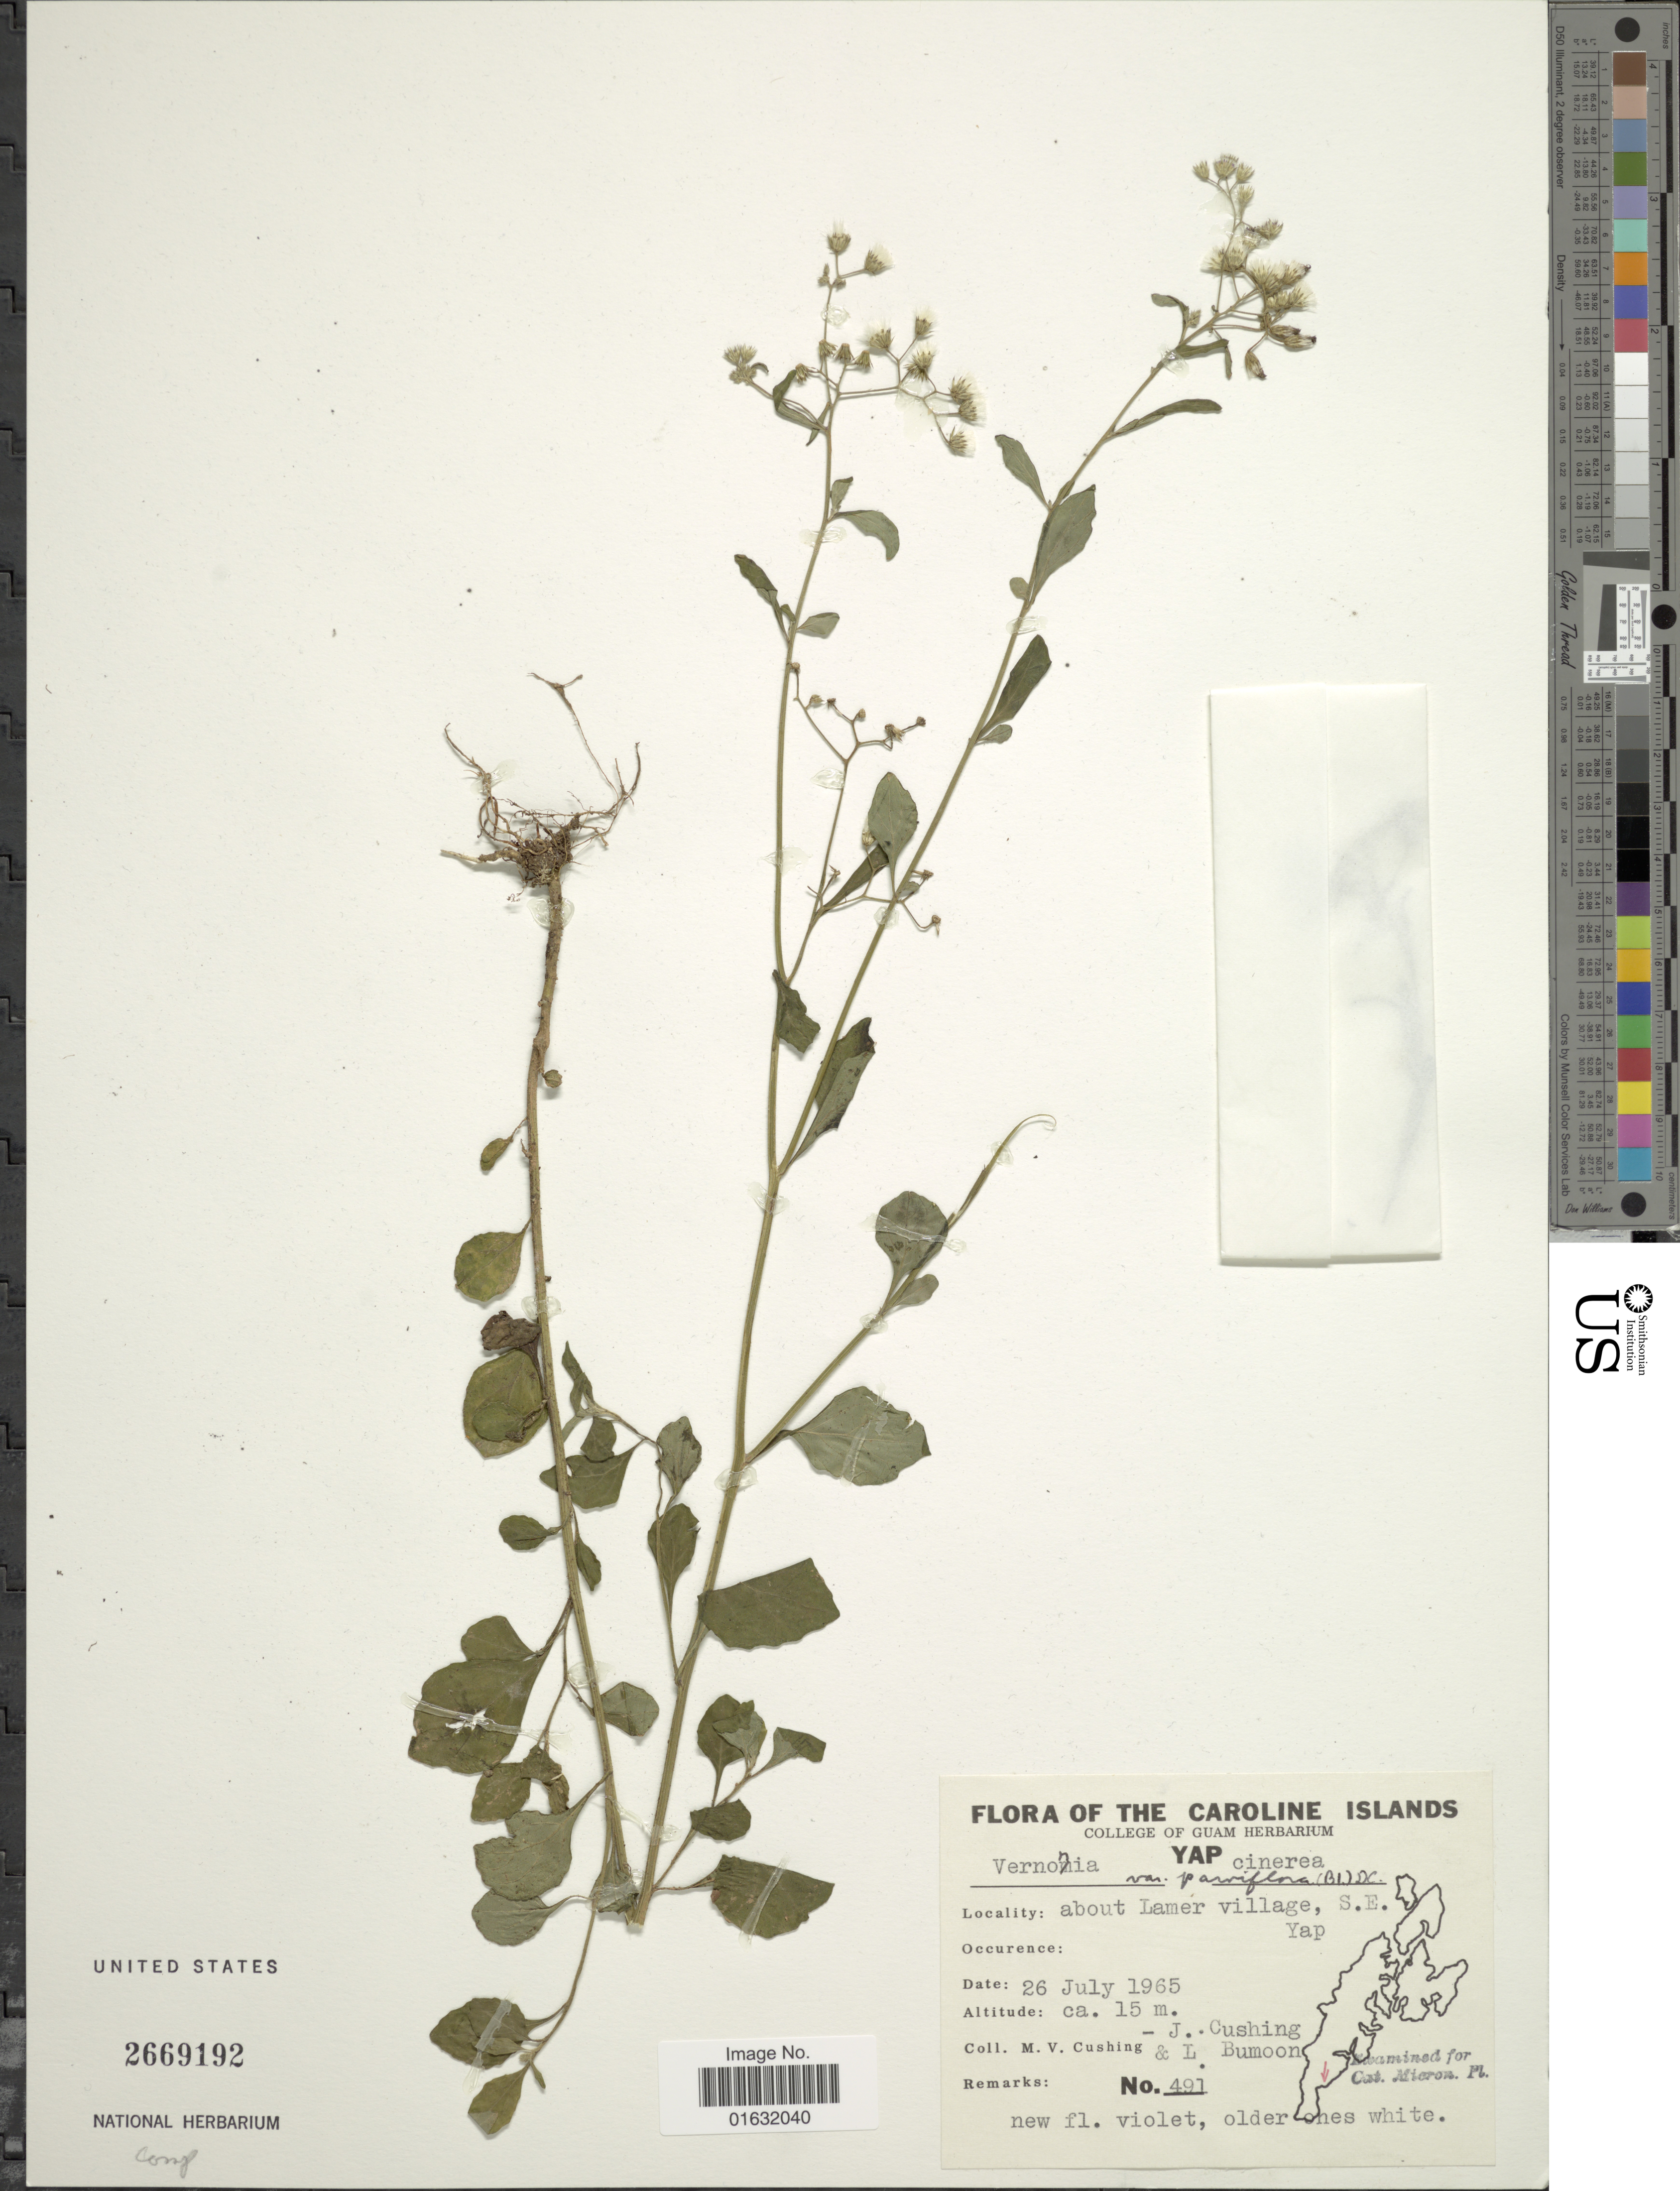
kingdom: Plantae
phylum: Tracheophyta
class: Magnoliopsida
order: Asterales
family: Asteraceae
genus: Cyanthillium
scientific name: Cyanthillium cinereum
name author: (L.) H. Rob.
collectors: M. V. Cushing, J. Cushing & L. Bumoon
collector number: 491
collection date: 1965-07-26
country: Micronesia, Federated States of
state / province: Yap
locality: The Caroline Islands, about Lamer village, S.E. Yap.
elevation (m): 15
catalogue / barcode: US 2669192